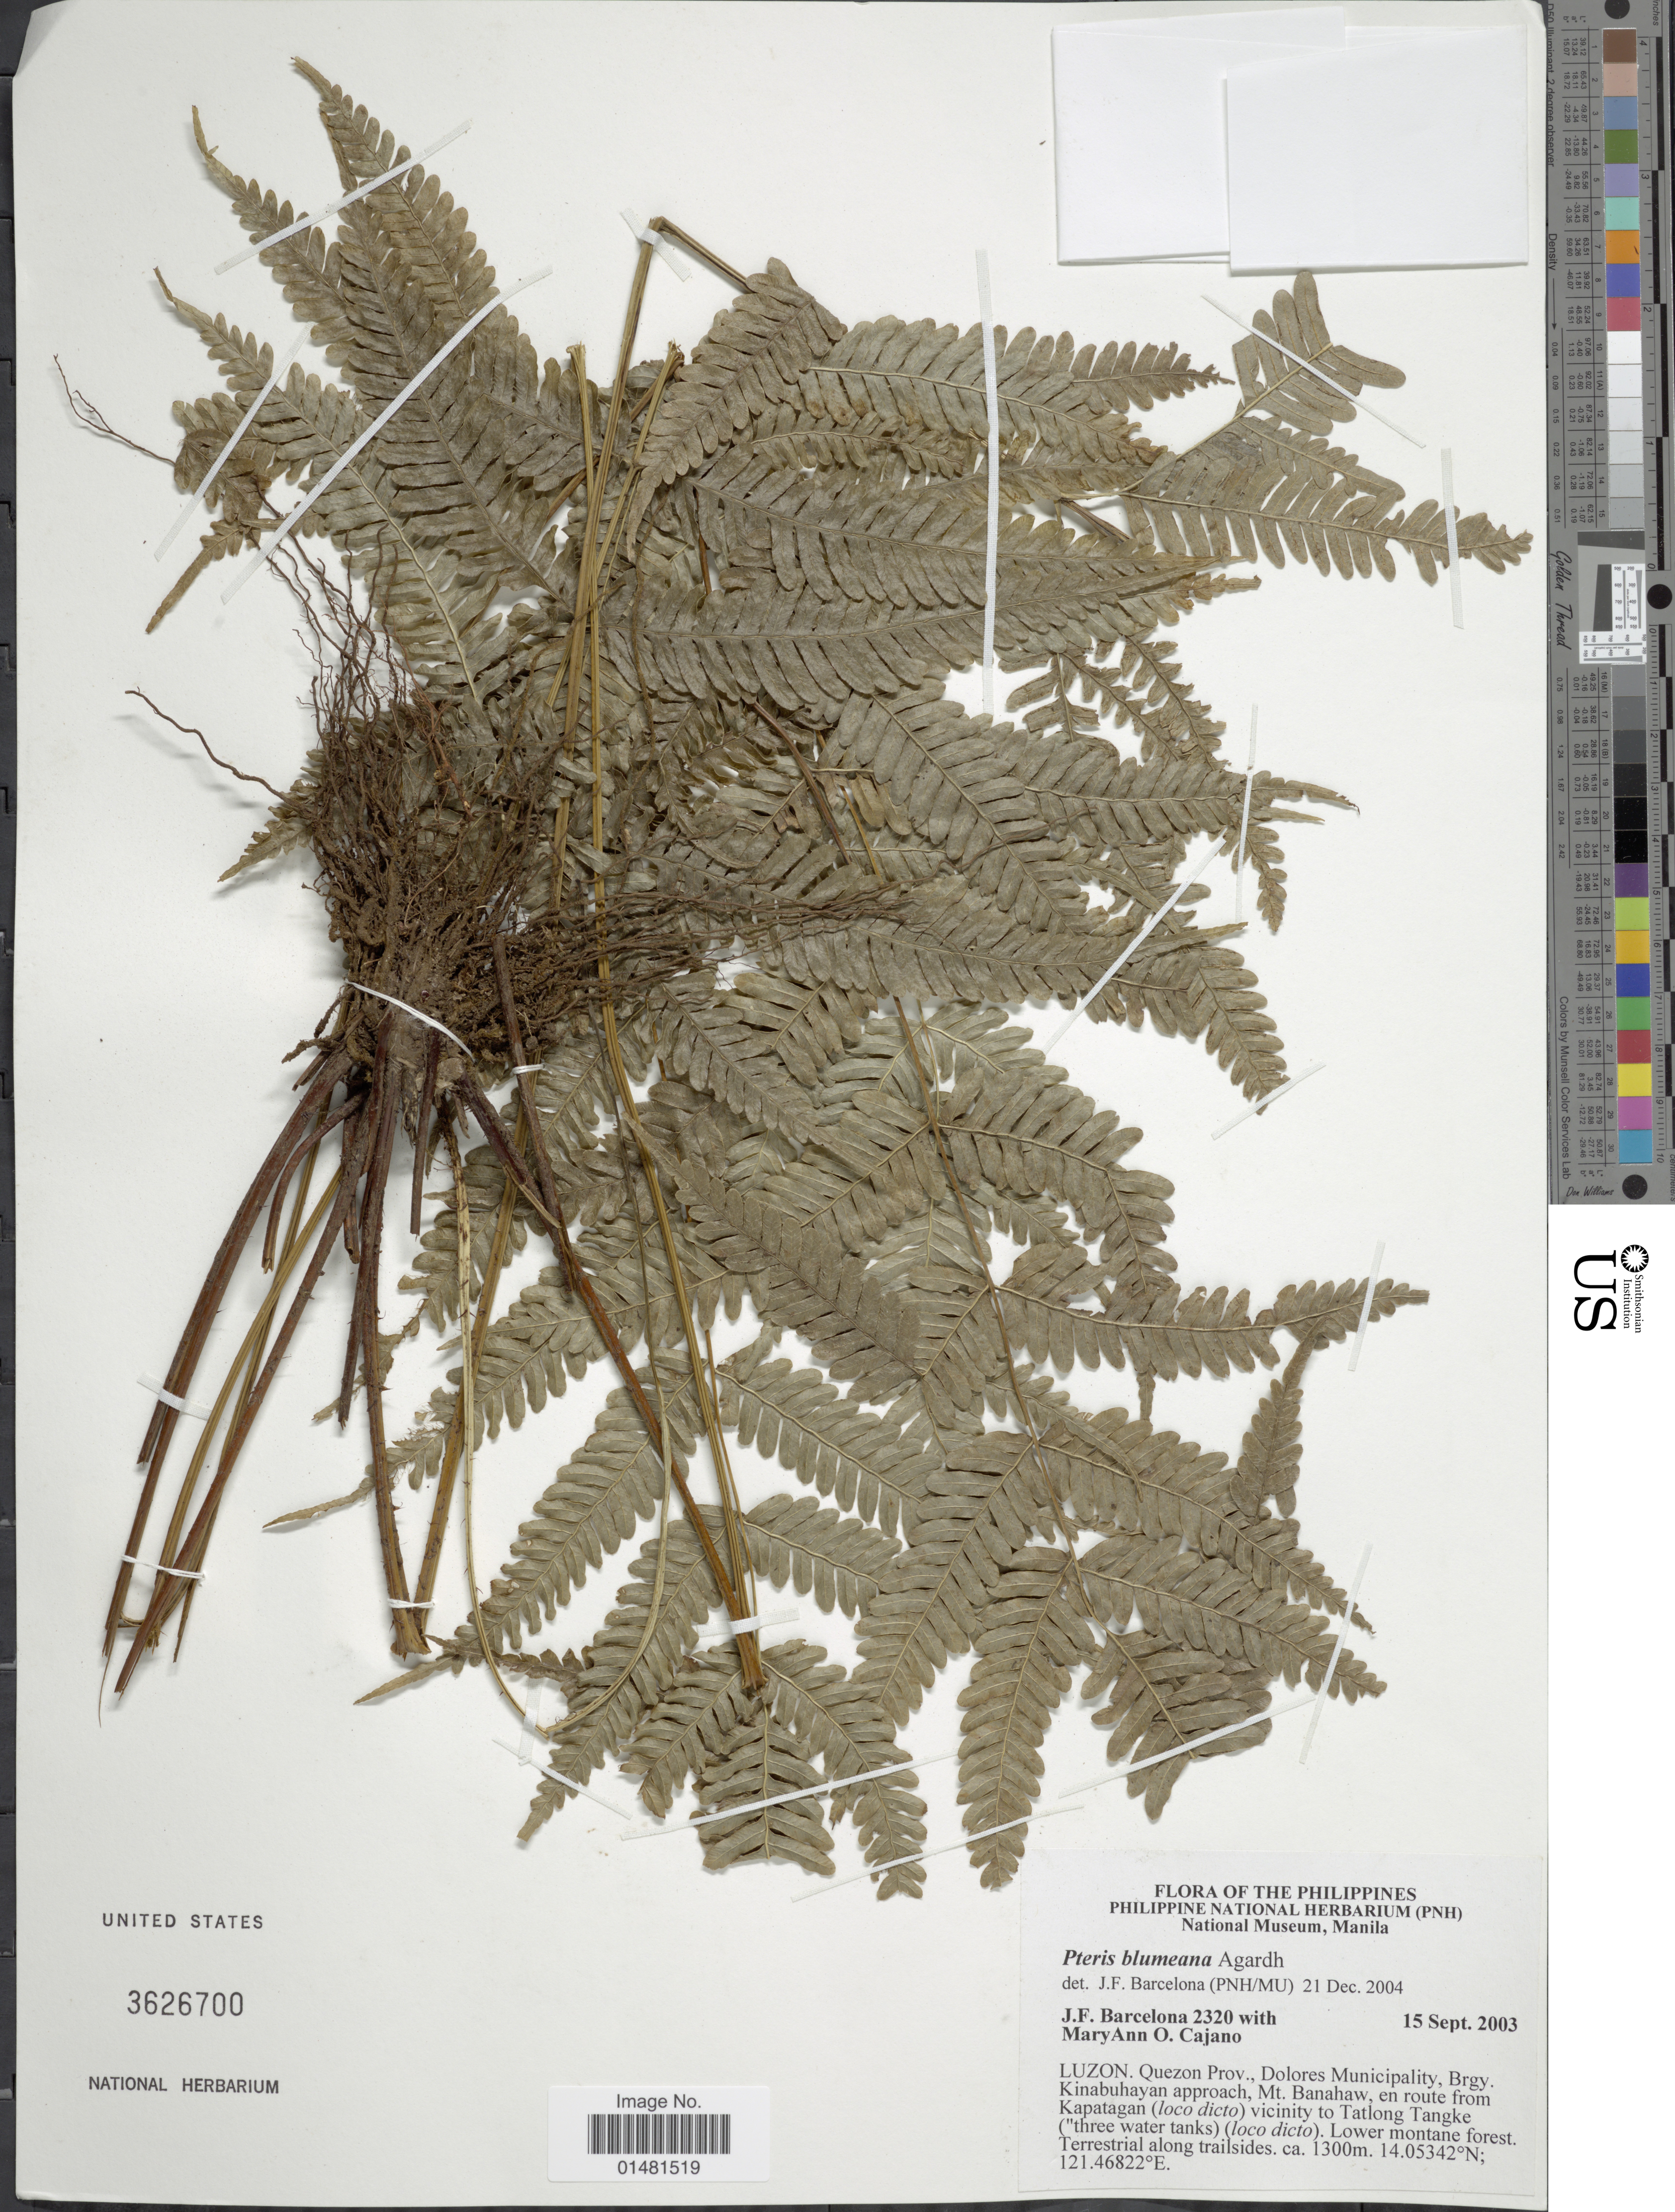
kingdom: Plantae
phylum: Tracheophyta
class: Polypodiopsida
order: Polypodiales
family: Pteridaceae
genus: Pteris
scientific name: Pteris blumeana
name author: J. Agardh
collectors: J. F. Barcelona & M. Cajano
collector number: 2320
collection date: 2003-09-15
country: Philippines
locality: Luzon. Quezon Prov., Dolores Municipality, Brgy. Kinabuhayan approach, Mt. Banahaw, en route from Kapatagan (loco dicto) vicinity to Tatlong Tangke (three water tanks) (loco dicto)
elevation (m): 1300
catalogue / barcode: US 3626700